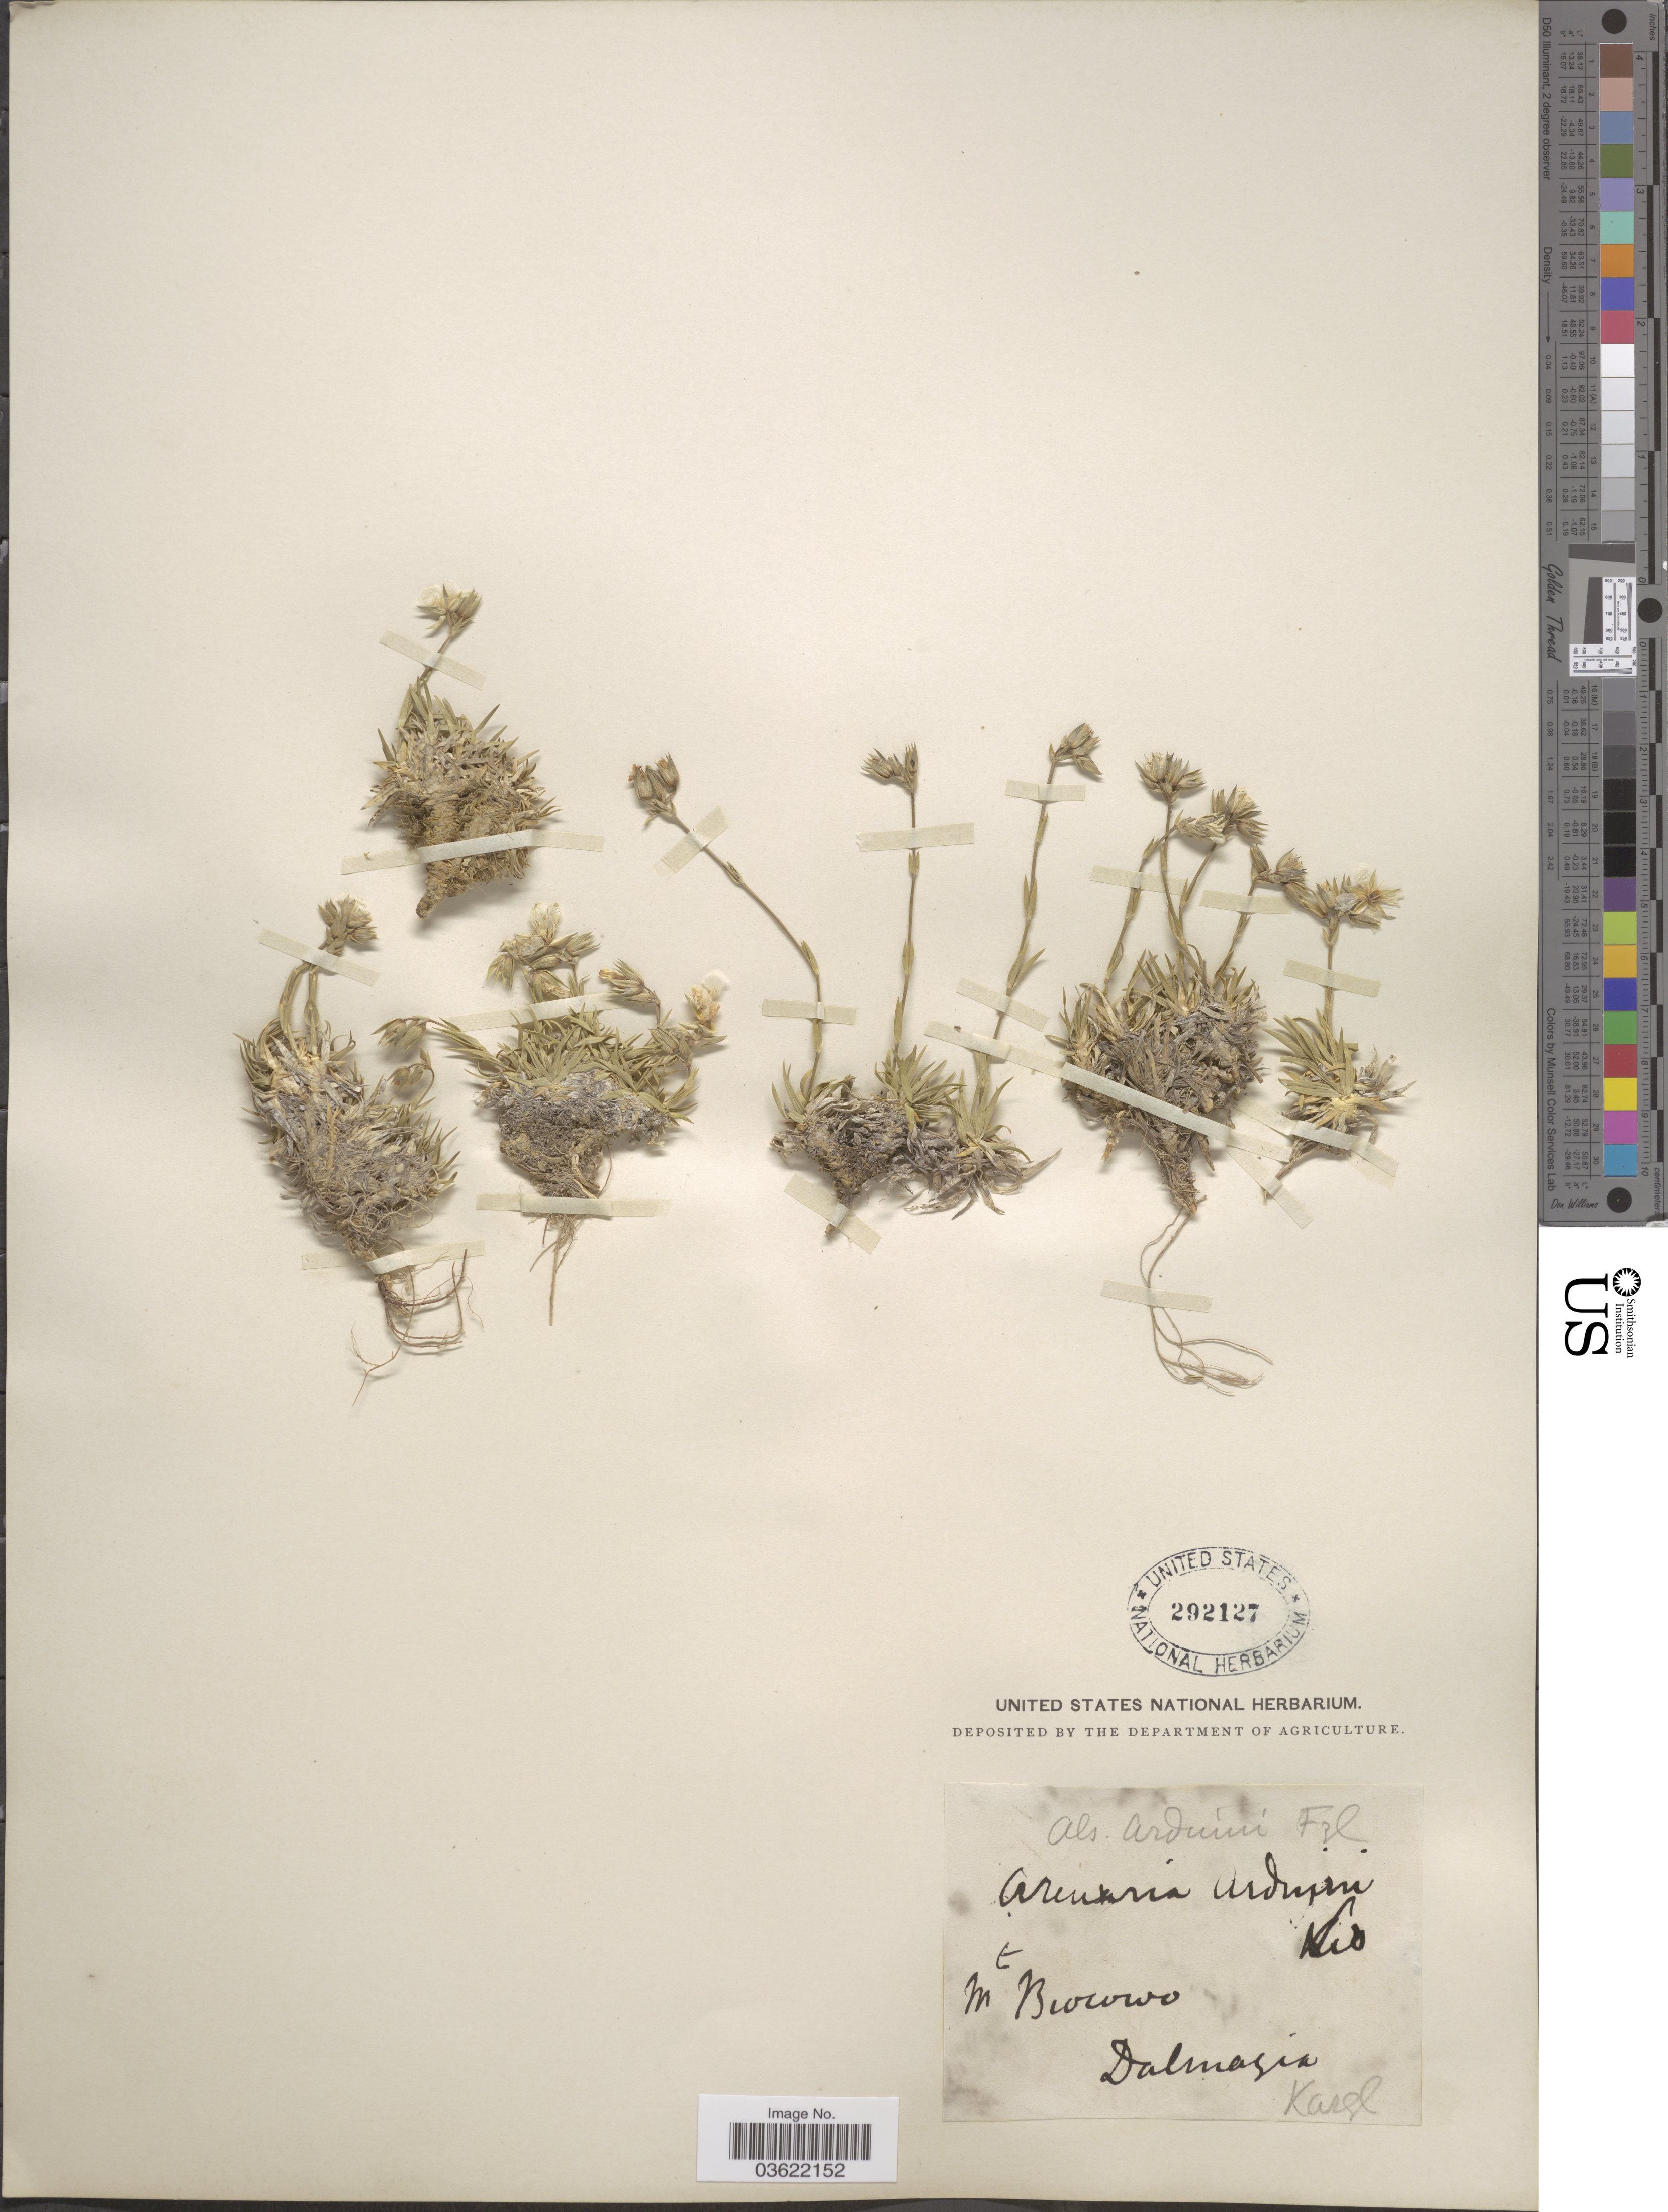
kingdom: Plantae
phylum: Tracheophyta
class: Magnoliopsida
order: Caryophyllales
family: Caryophyllaceae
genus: Arenaria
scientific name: Arenaria arduinii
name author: Vis.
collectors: Kargl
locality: Mt Biorowo. Dalmatia.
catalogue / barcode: US 292127